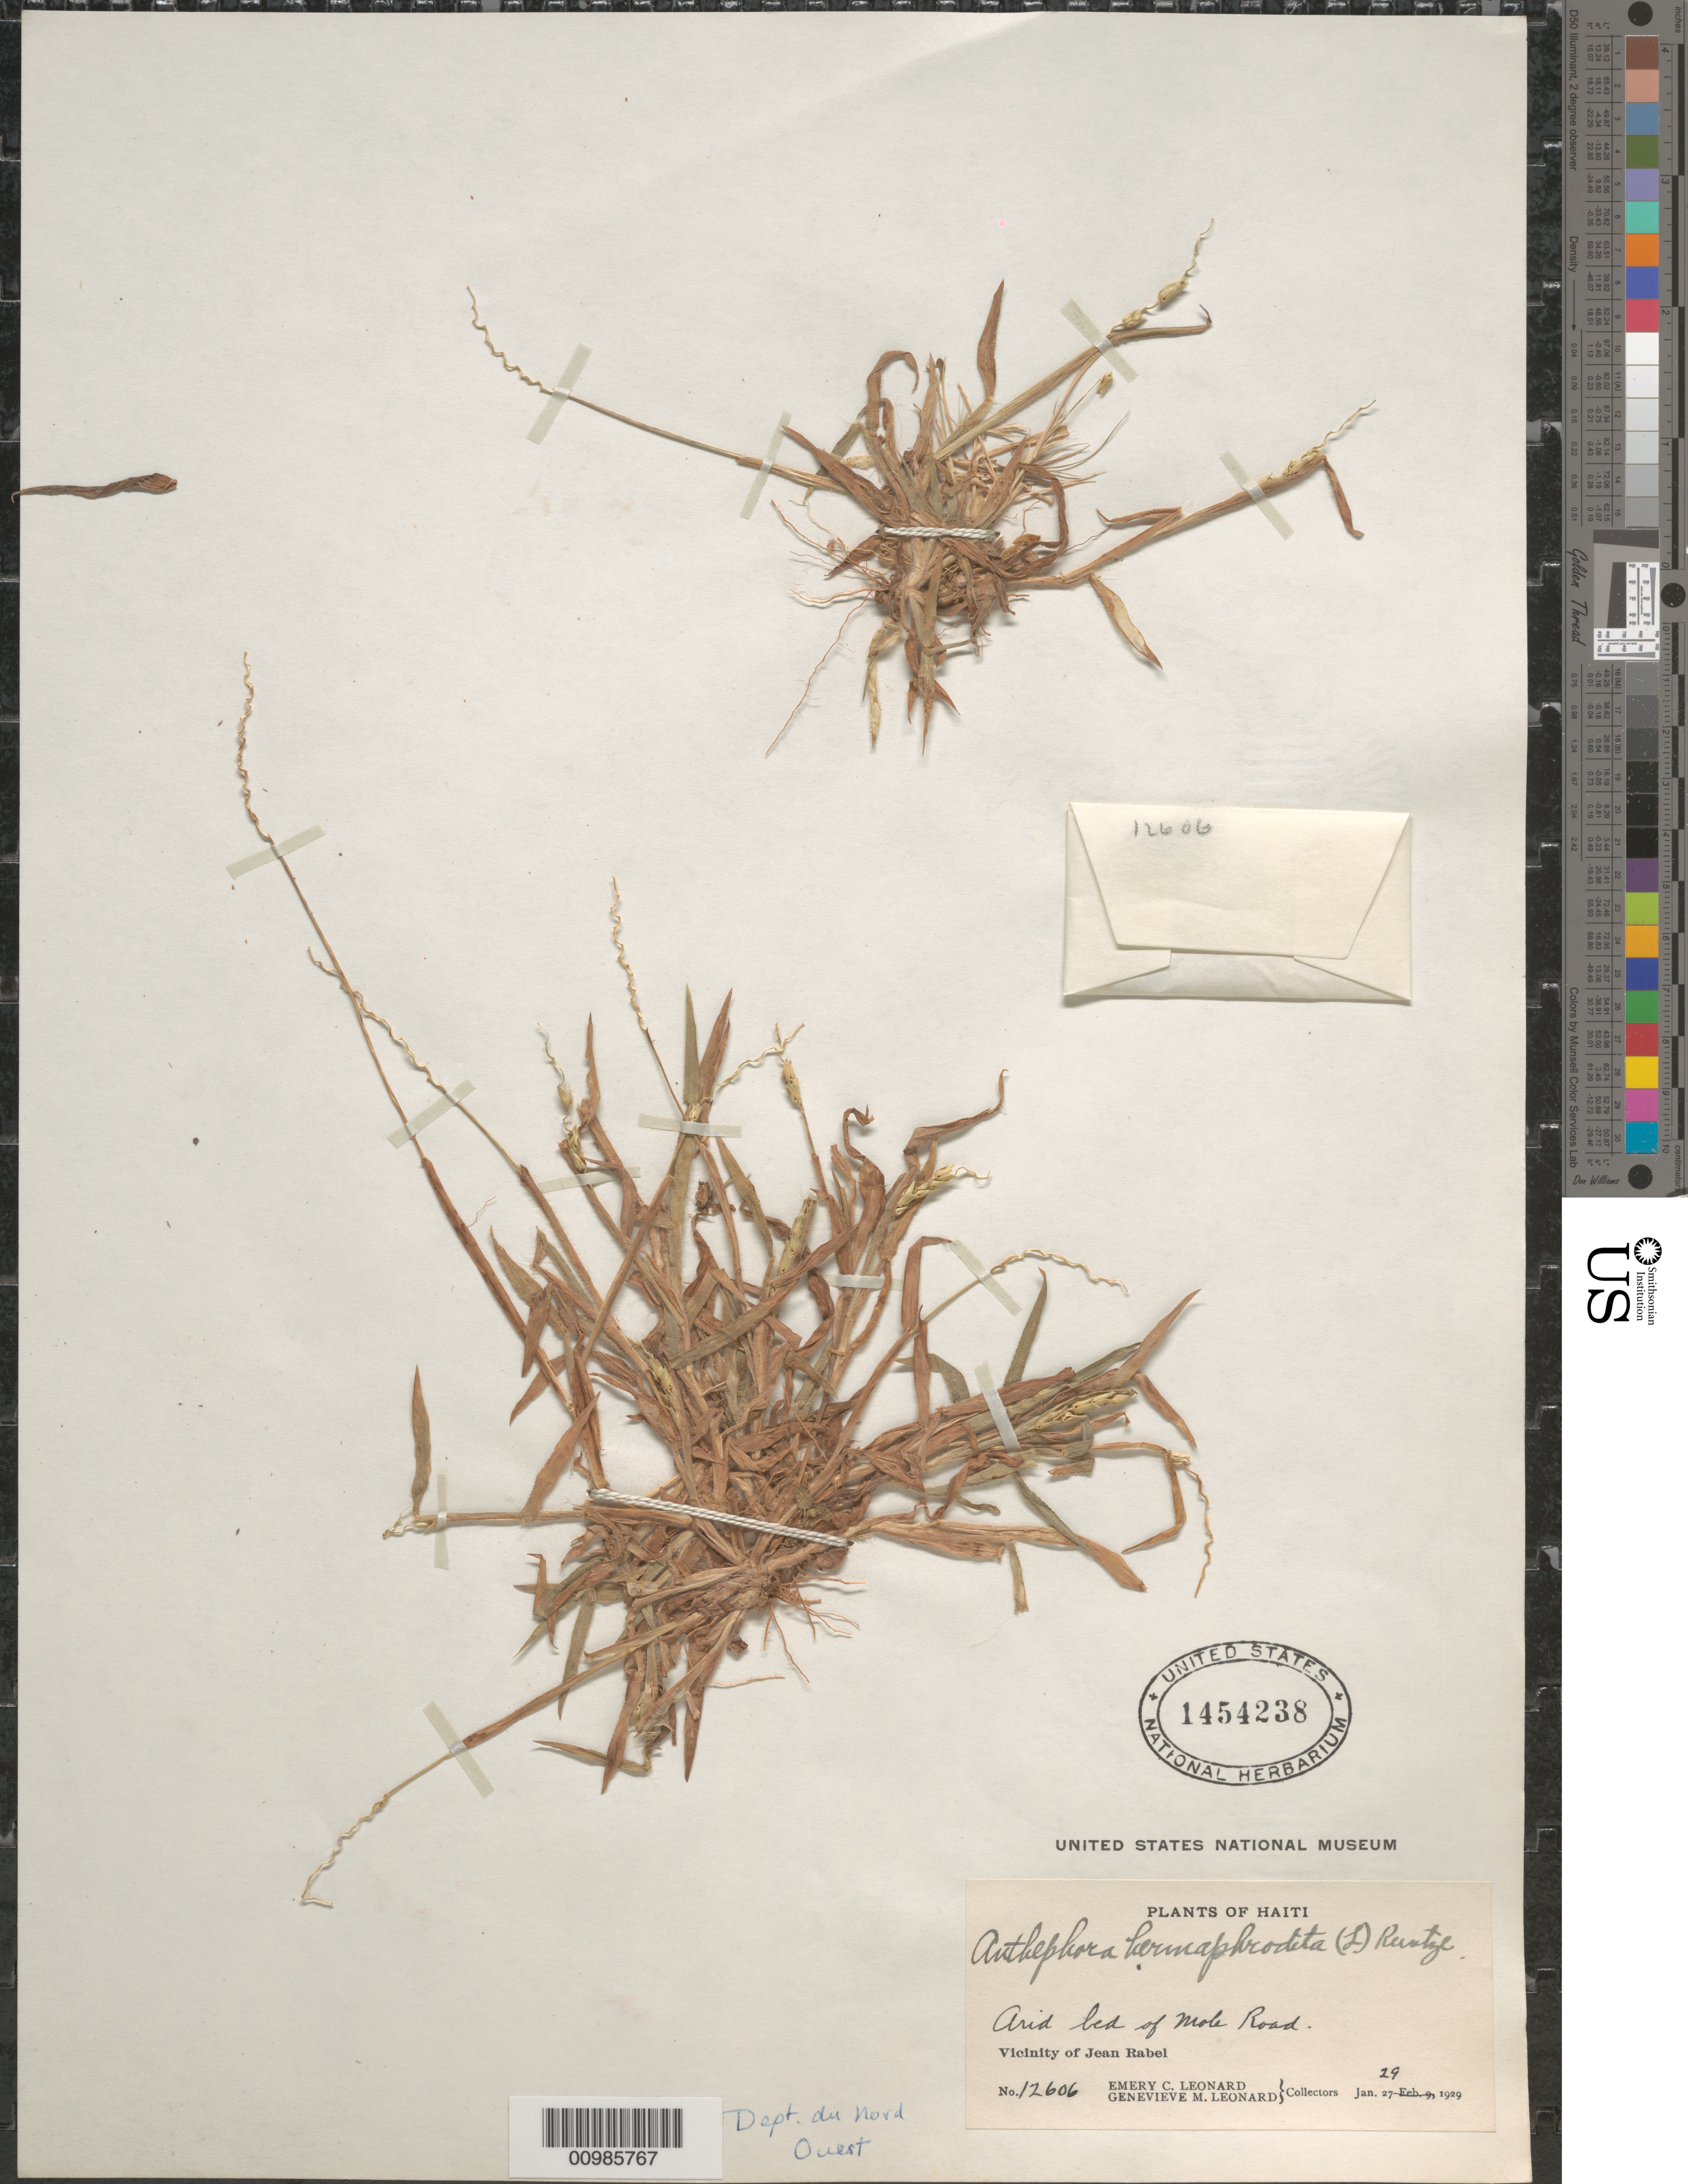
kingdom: Plantae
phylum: Tracheophyta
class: Liliopsida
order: Poales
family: Poaceae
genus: Anthephora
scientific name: Anthephora hermaphrodita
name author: (L.) Kuntze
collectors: E. C. Leonard & G. M. Leonard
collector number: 12606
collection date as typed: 29 Jan 1929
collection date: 1929-01-29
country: Haiti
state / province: Nord-Óuest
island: Hispaniola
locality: Vicinity of Jean Rabel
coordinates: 0 N, 0 E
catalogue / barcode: US 1454238